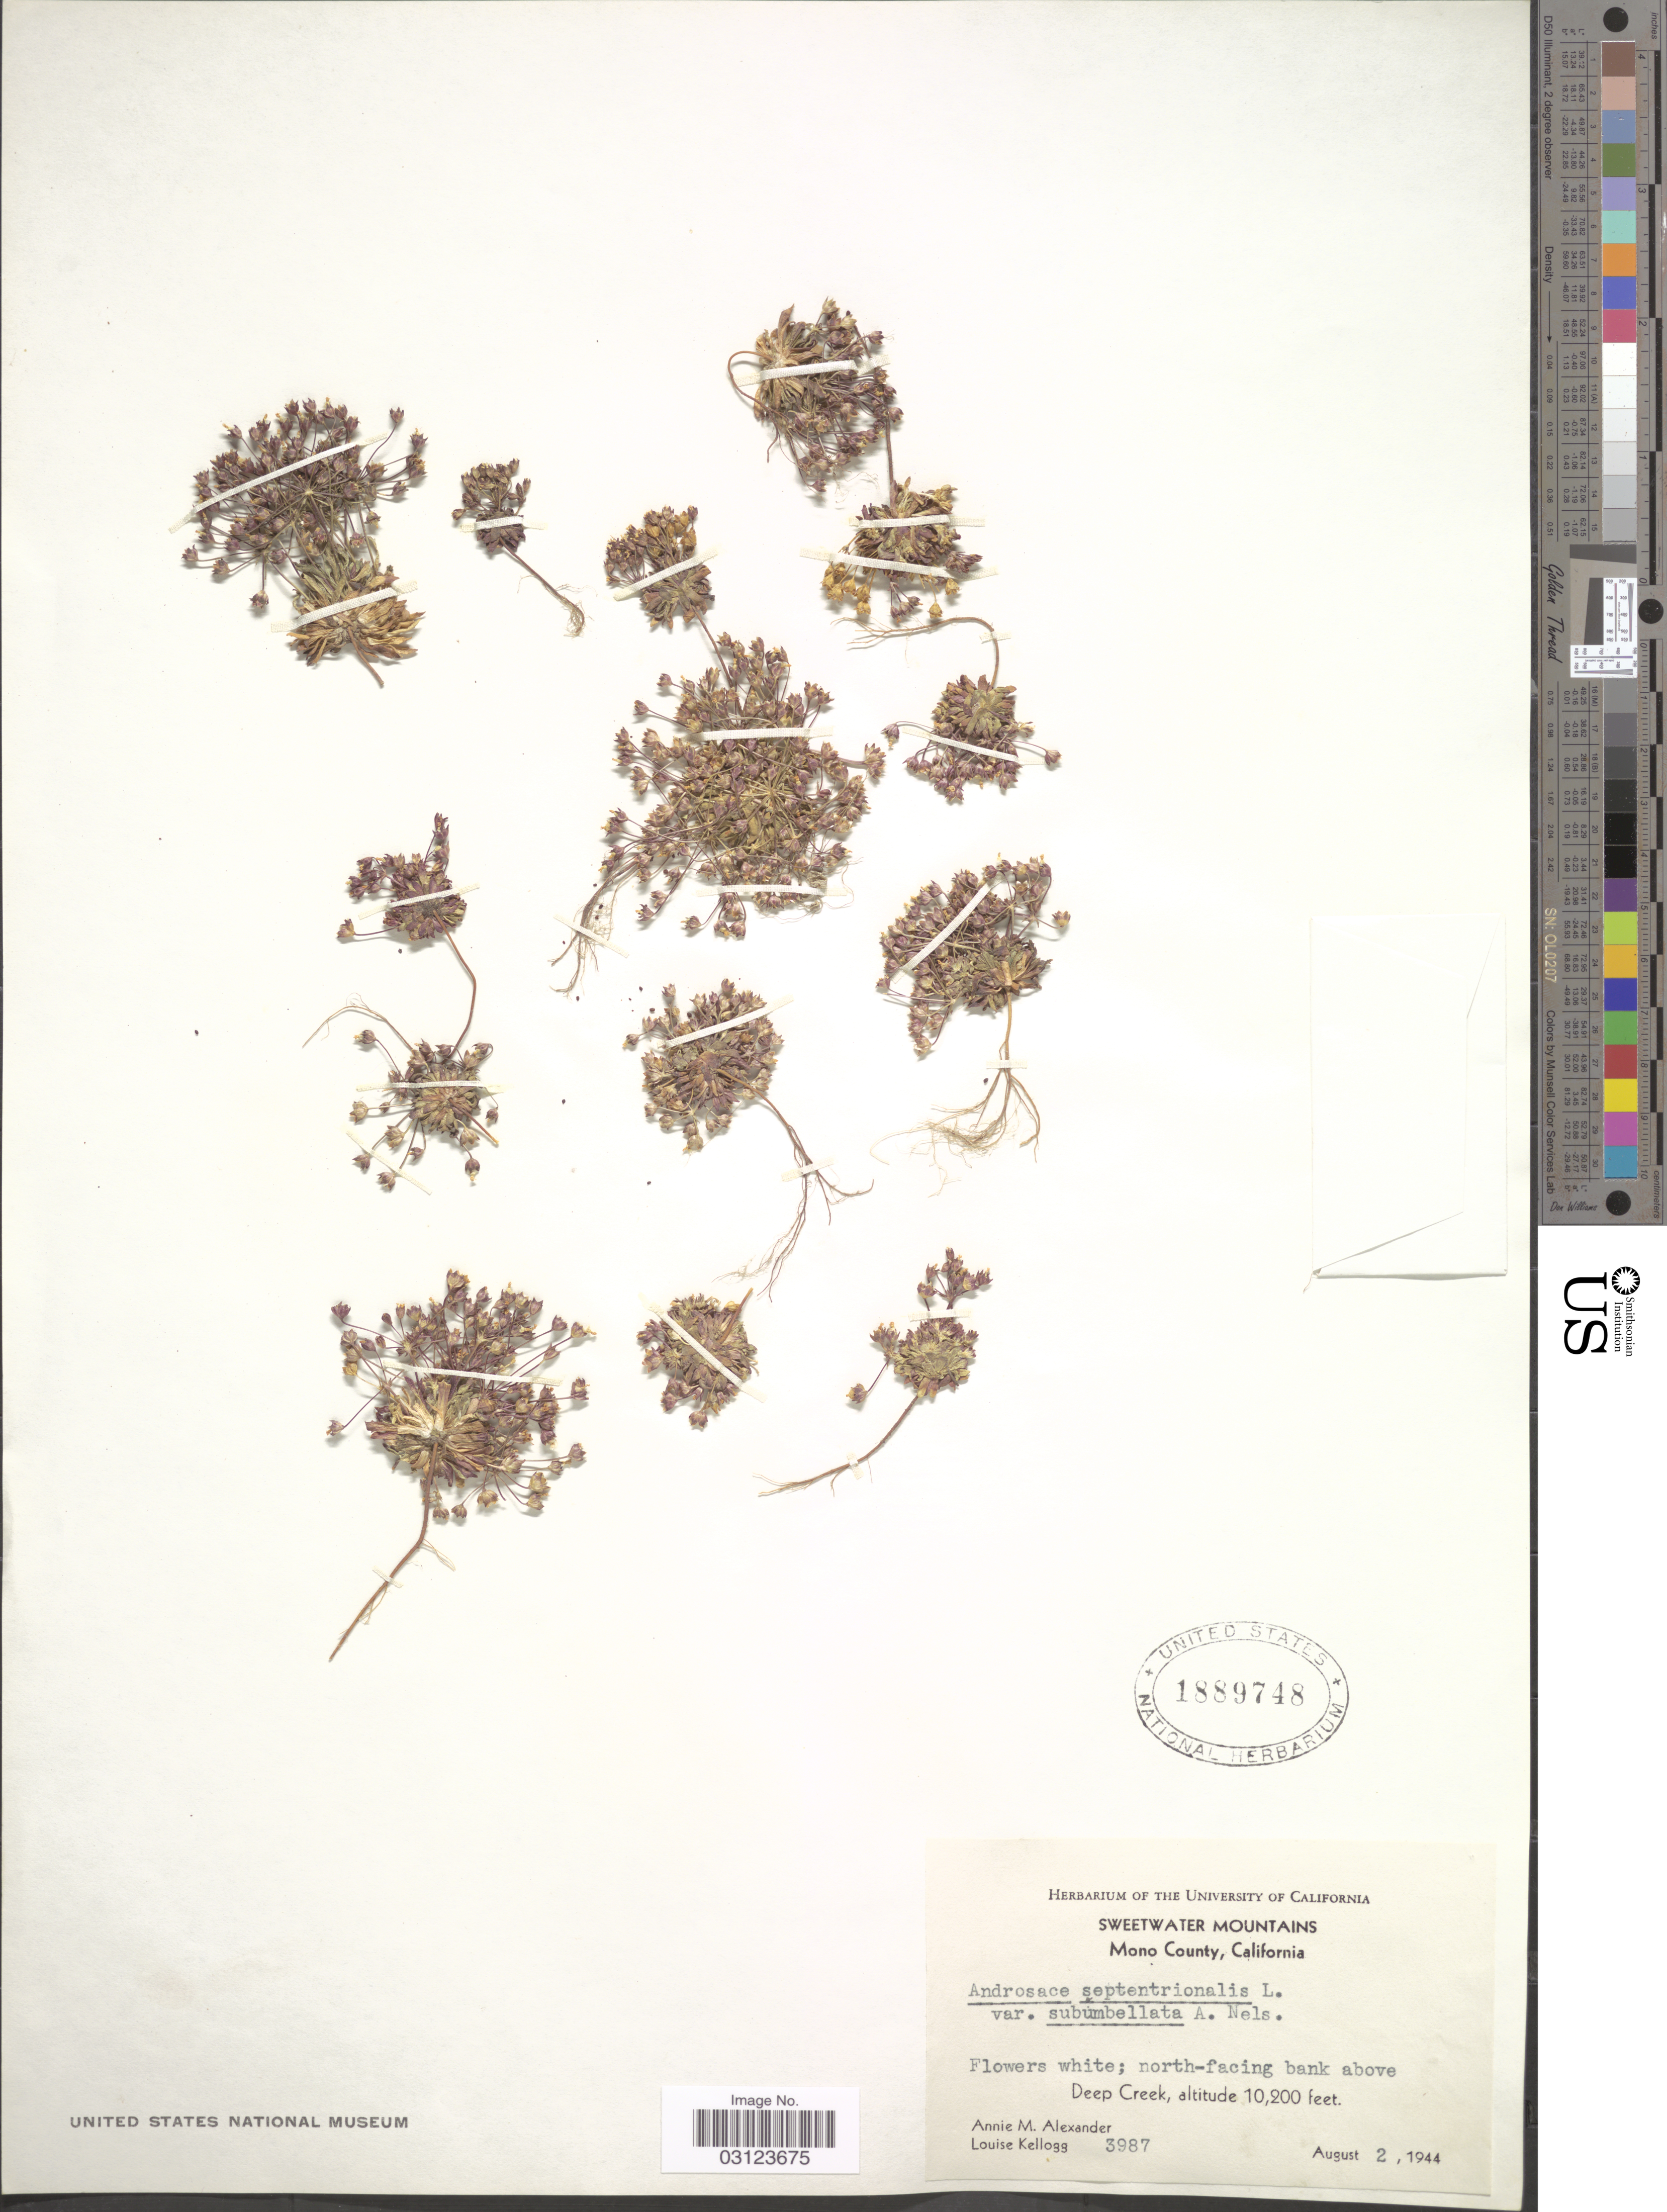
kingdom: Plantae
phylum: Tracheophyta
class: Magnoliopsida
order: Ericales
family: Primulaceae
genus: Androsace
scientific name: Androsace septentrionalis subsp. subumbellata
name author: (A. Nelson) G.T. Robbins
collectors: A. M. Alexander & L. Kellogg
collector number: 3987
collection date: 1944-08-02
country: United States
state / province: California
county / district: Mono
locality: Sweetwater Mountains. Mono County. North-facing bank above Deep Creek.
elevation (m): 3109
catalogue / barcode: US 1889748